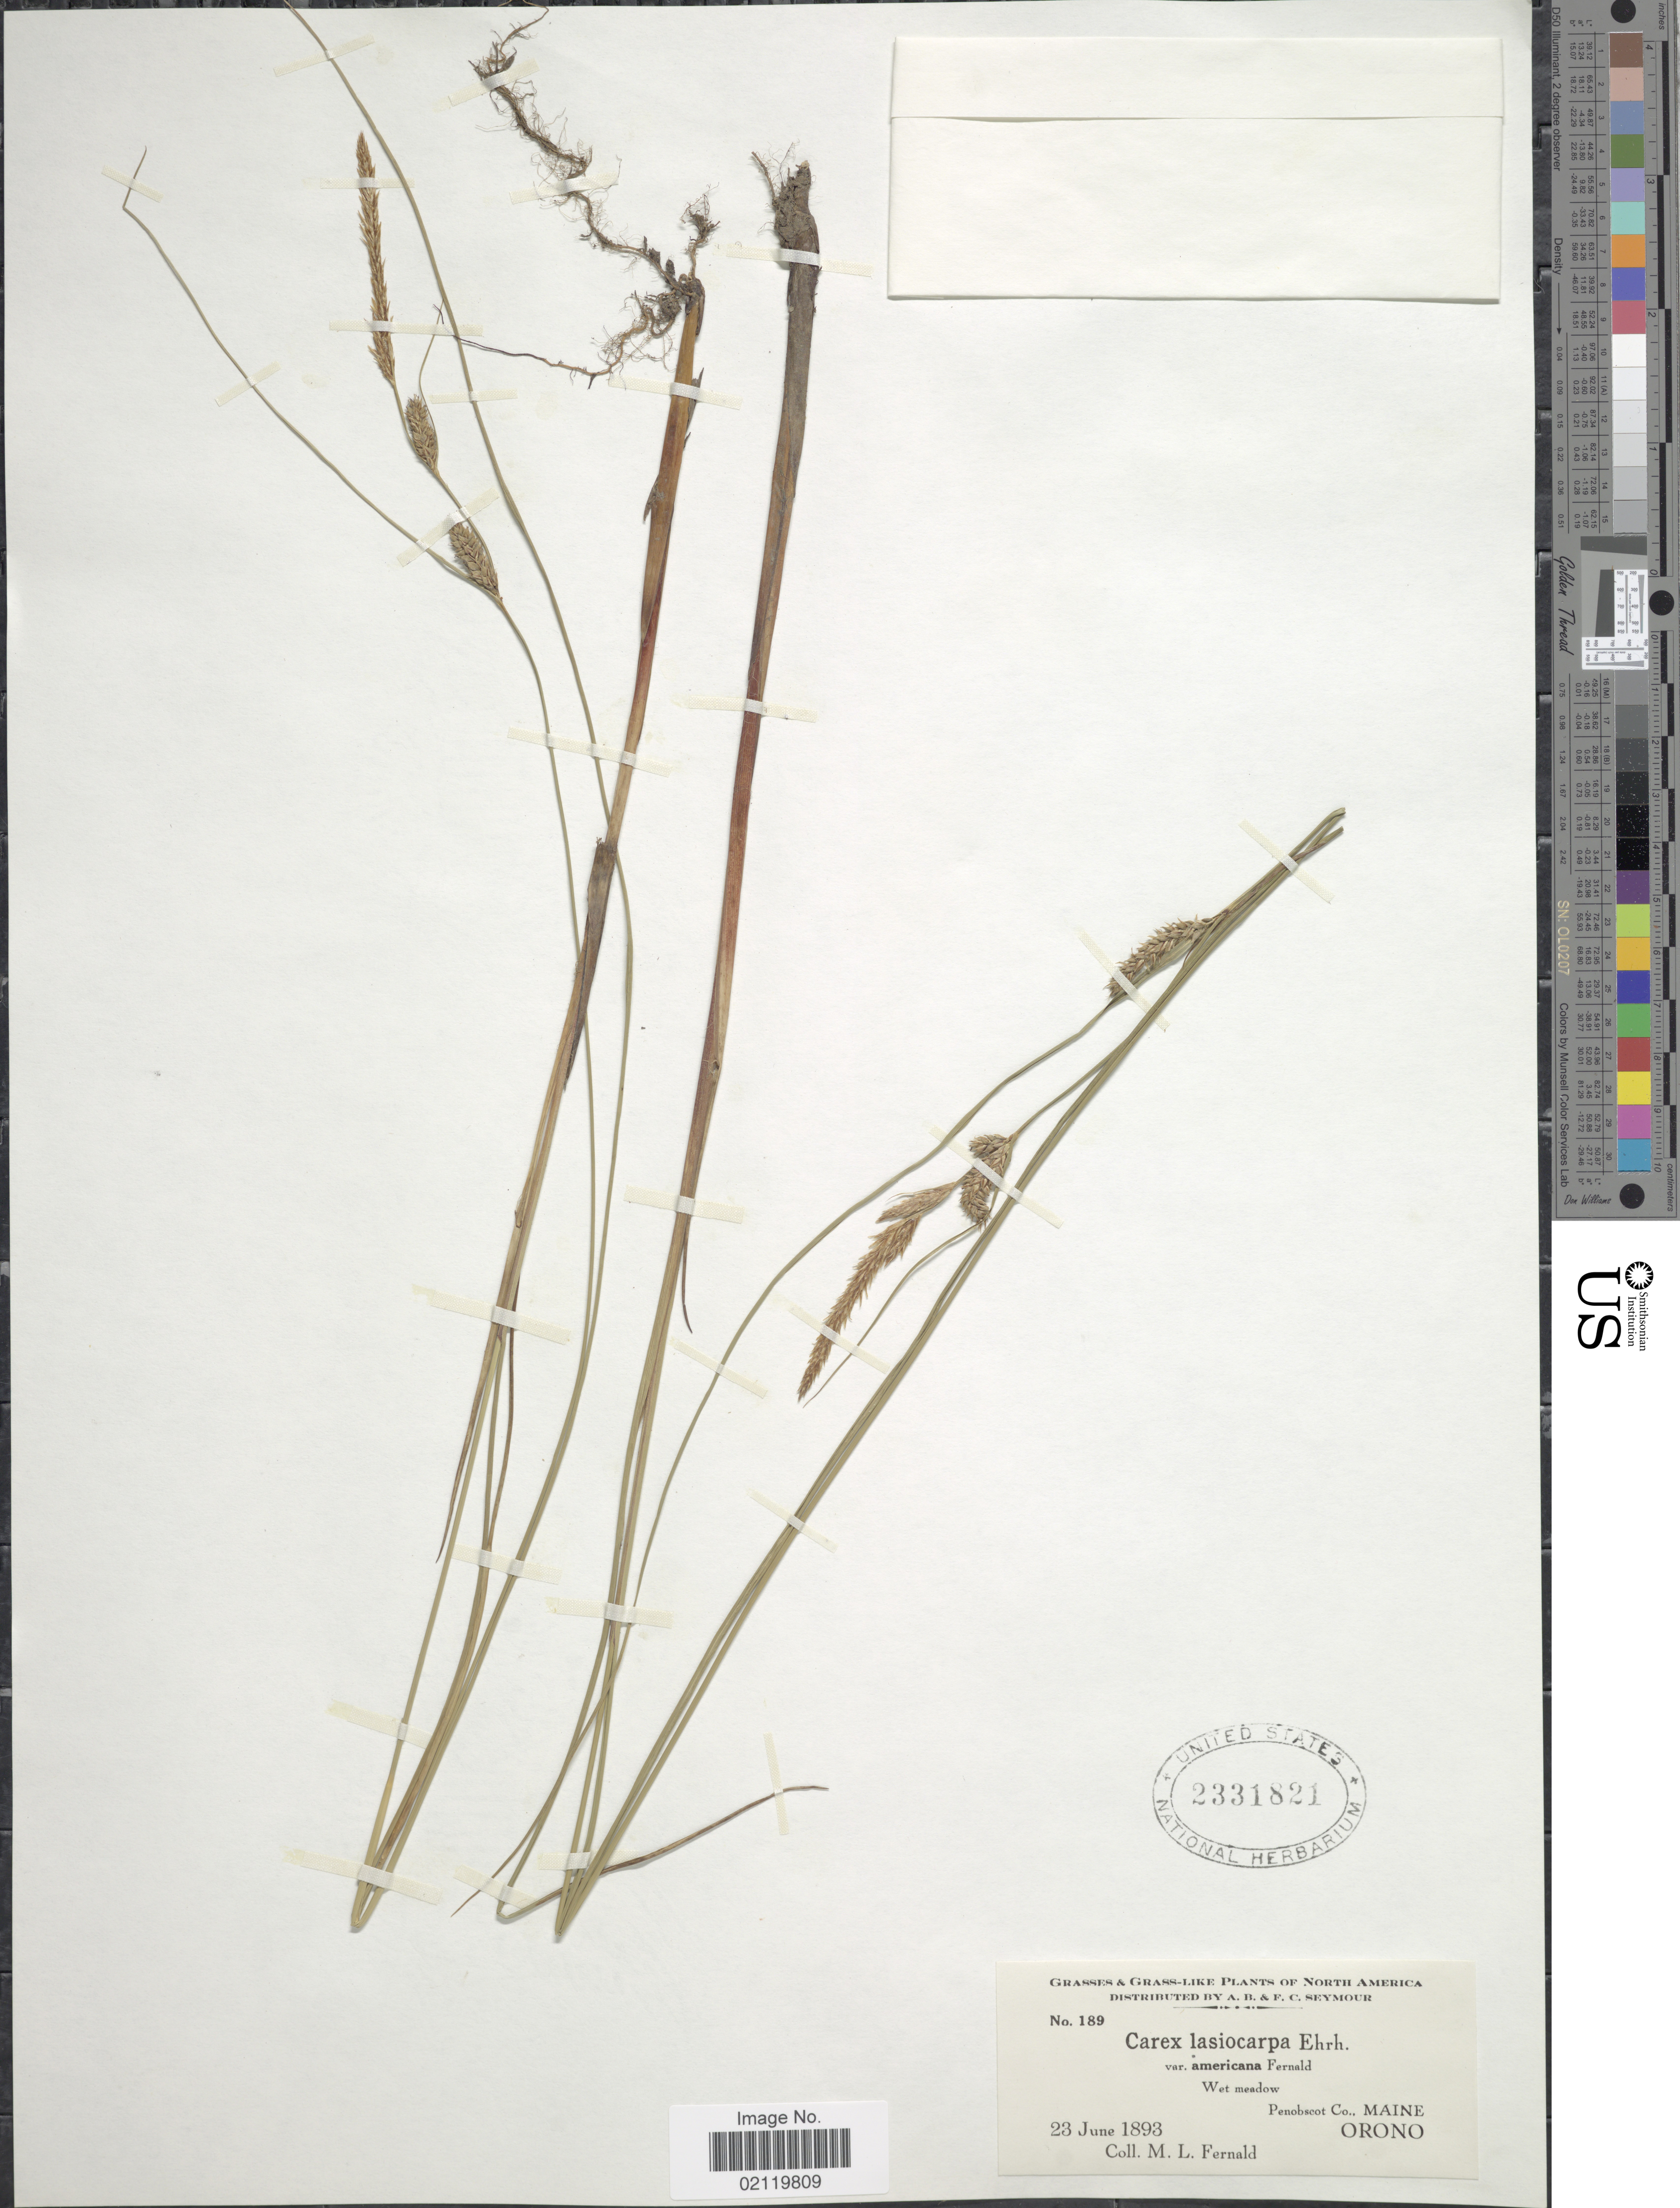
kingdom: Plantae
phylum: Tracheophyta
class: Liliopsida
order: Poales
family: Cyperaceae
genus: Carex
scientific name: Carex lasiocarpa var. americana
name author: Fernald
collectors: M. L. Fernald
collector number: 189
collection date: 1893-06-23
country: United States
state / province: Maine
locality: Penobscot Co. Orono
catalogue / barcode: US 2331821